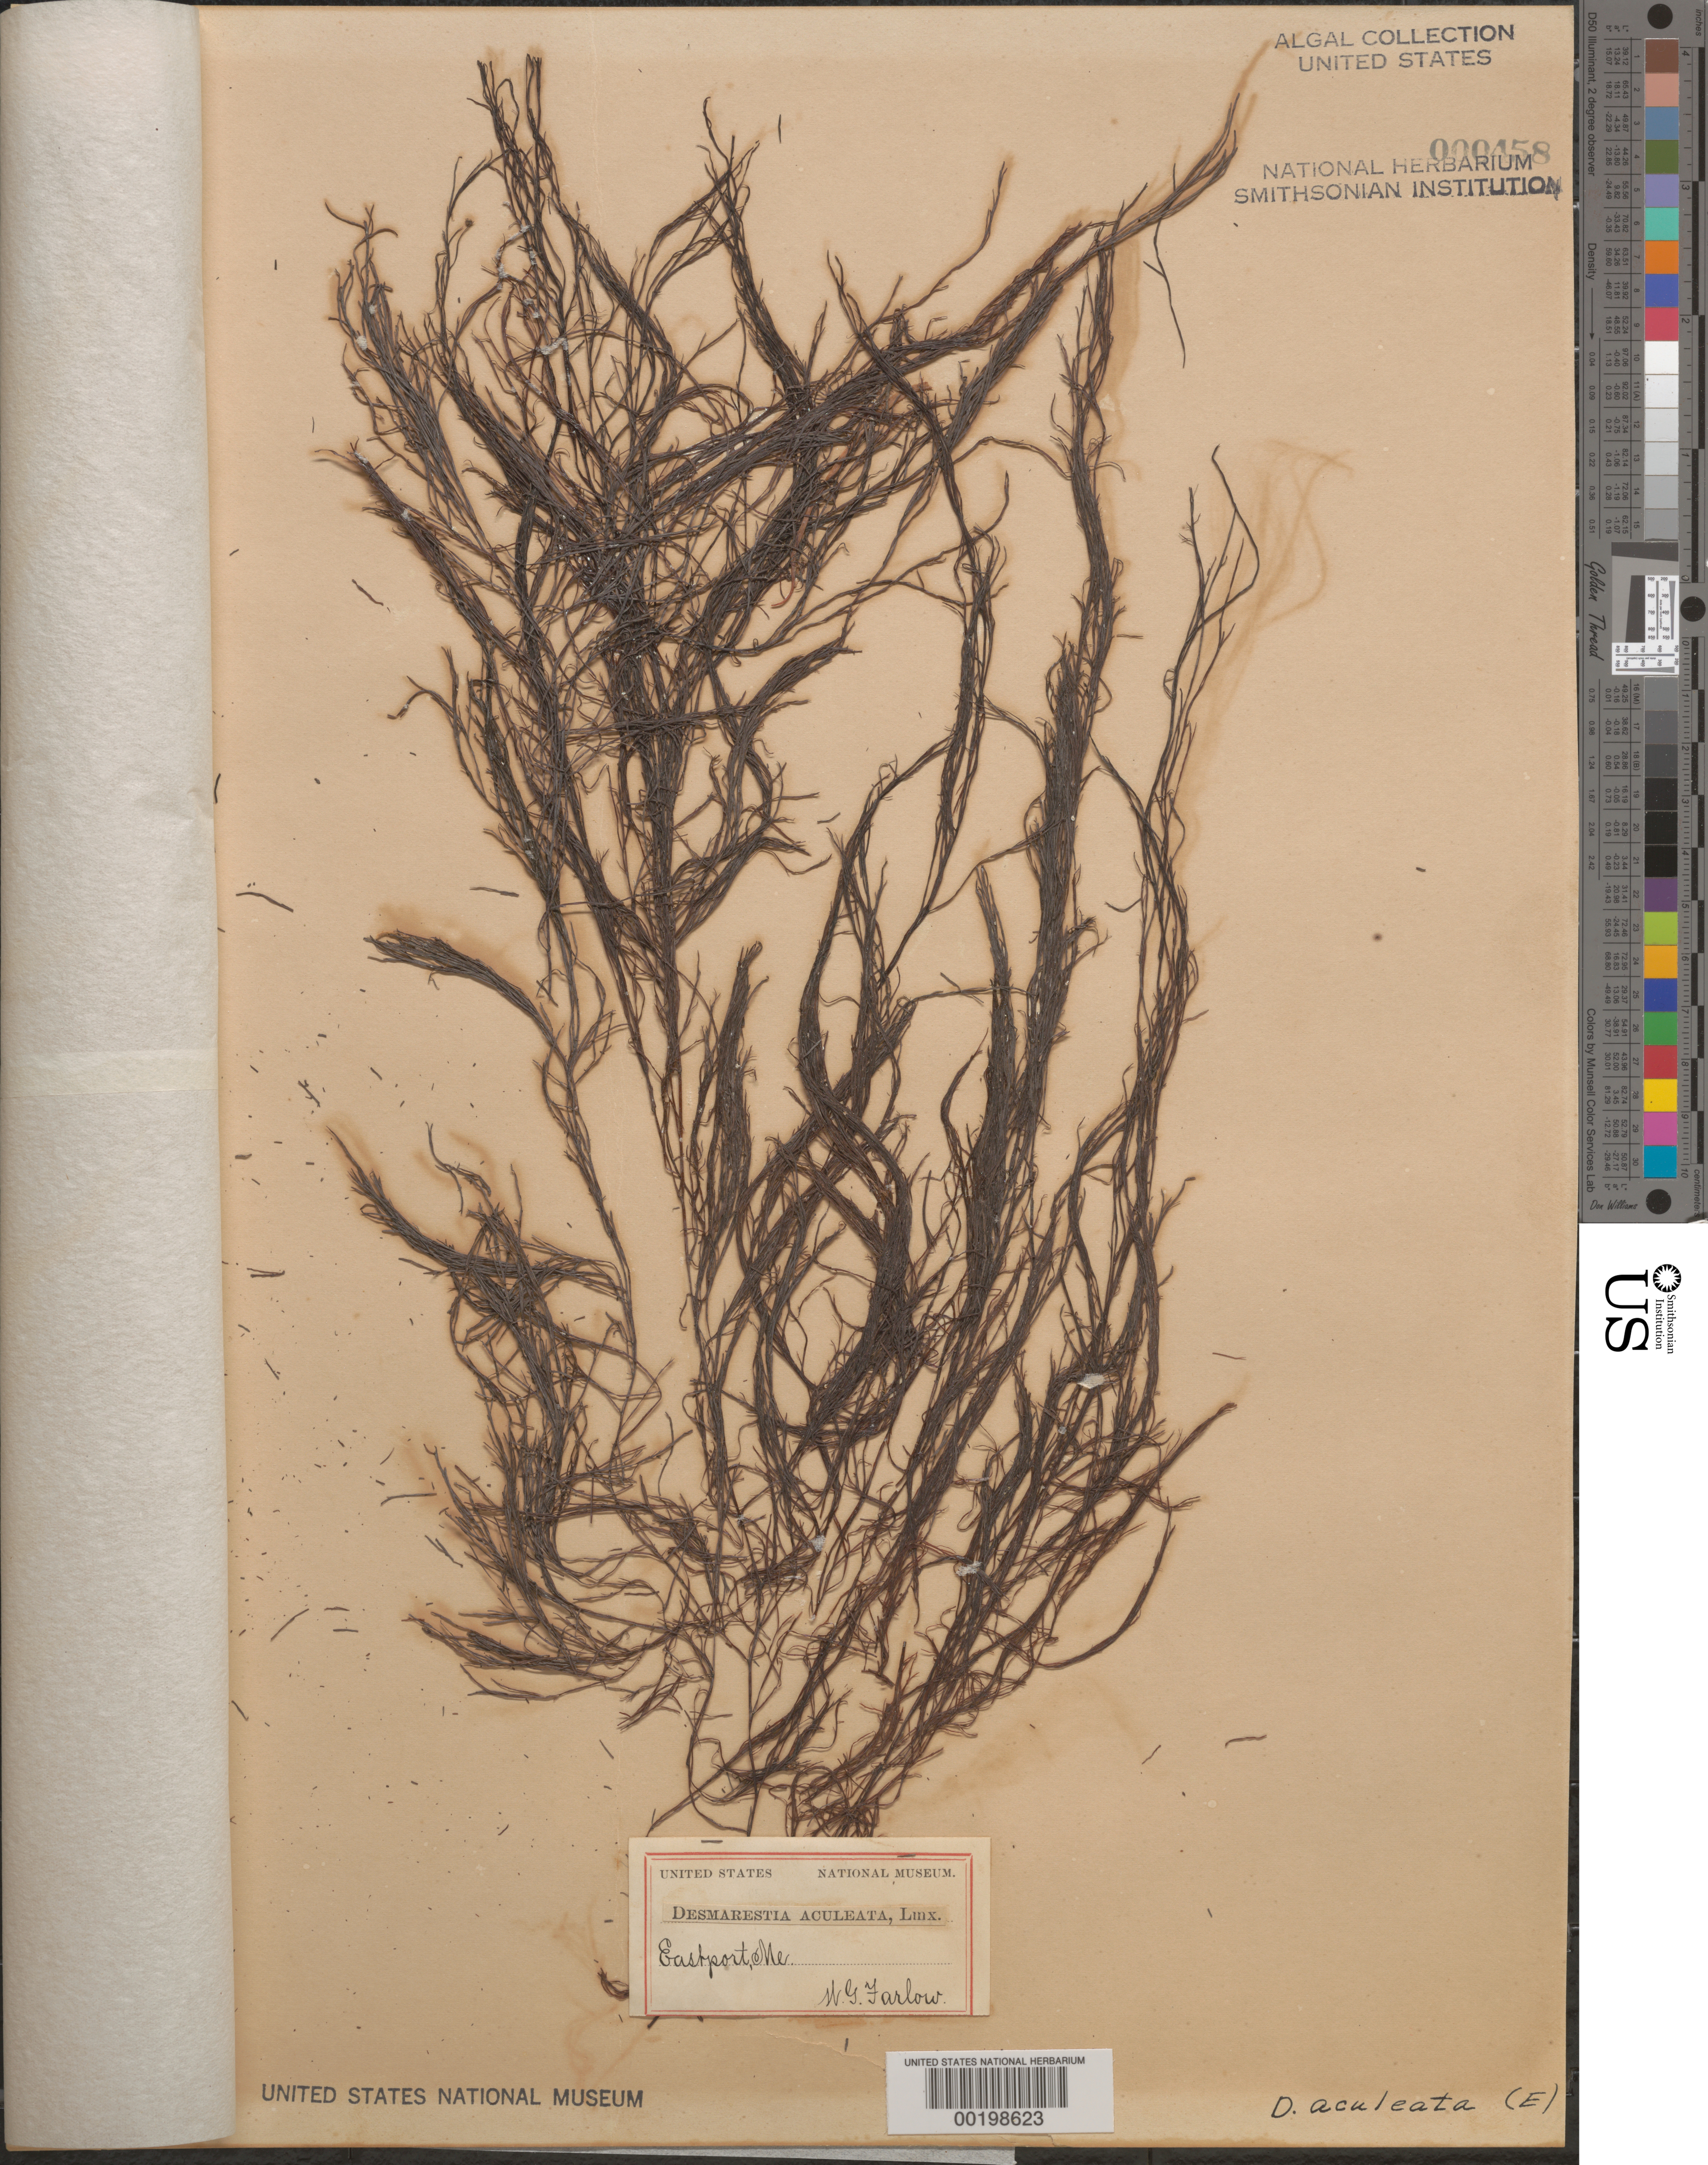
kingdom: Chromista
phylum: Ochrophyta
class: Phaeophyceae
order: Desmarestiales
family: Desmarestiaceae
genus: Desmarestia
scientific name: Desmarestia aculeata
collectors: W. G. Farlow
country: United States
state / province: Maine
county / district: Washington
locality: Eastport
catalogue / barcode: US 458